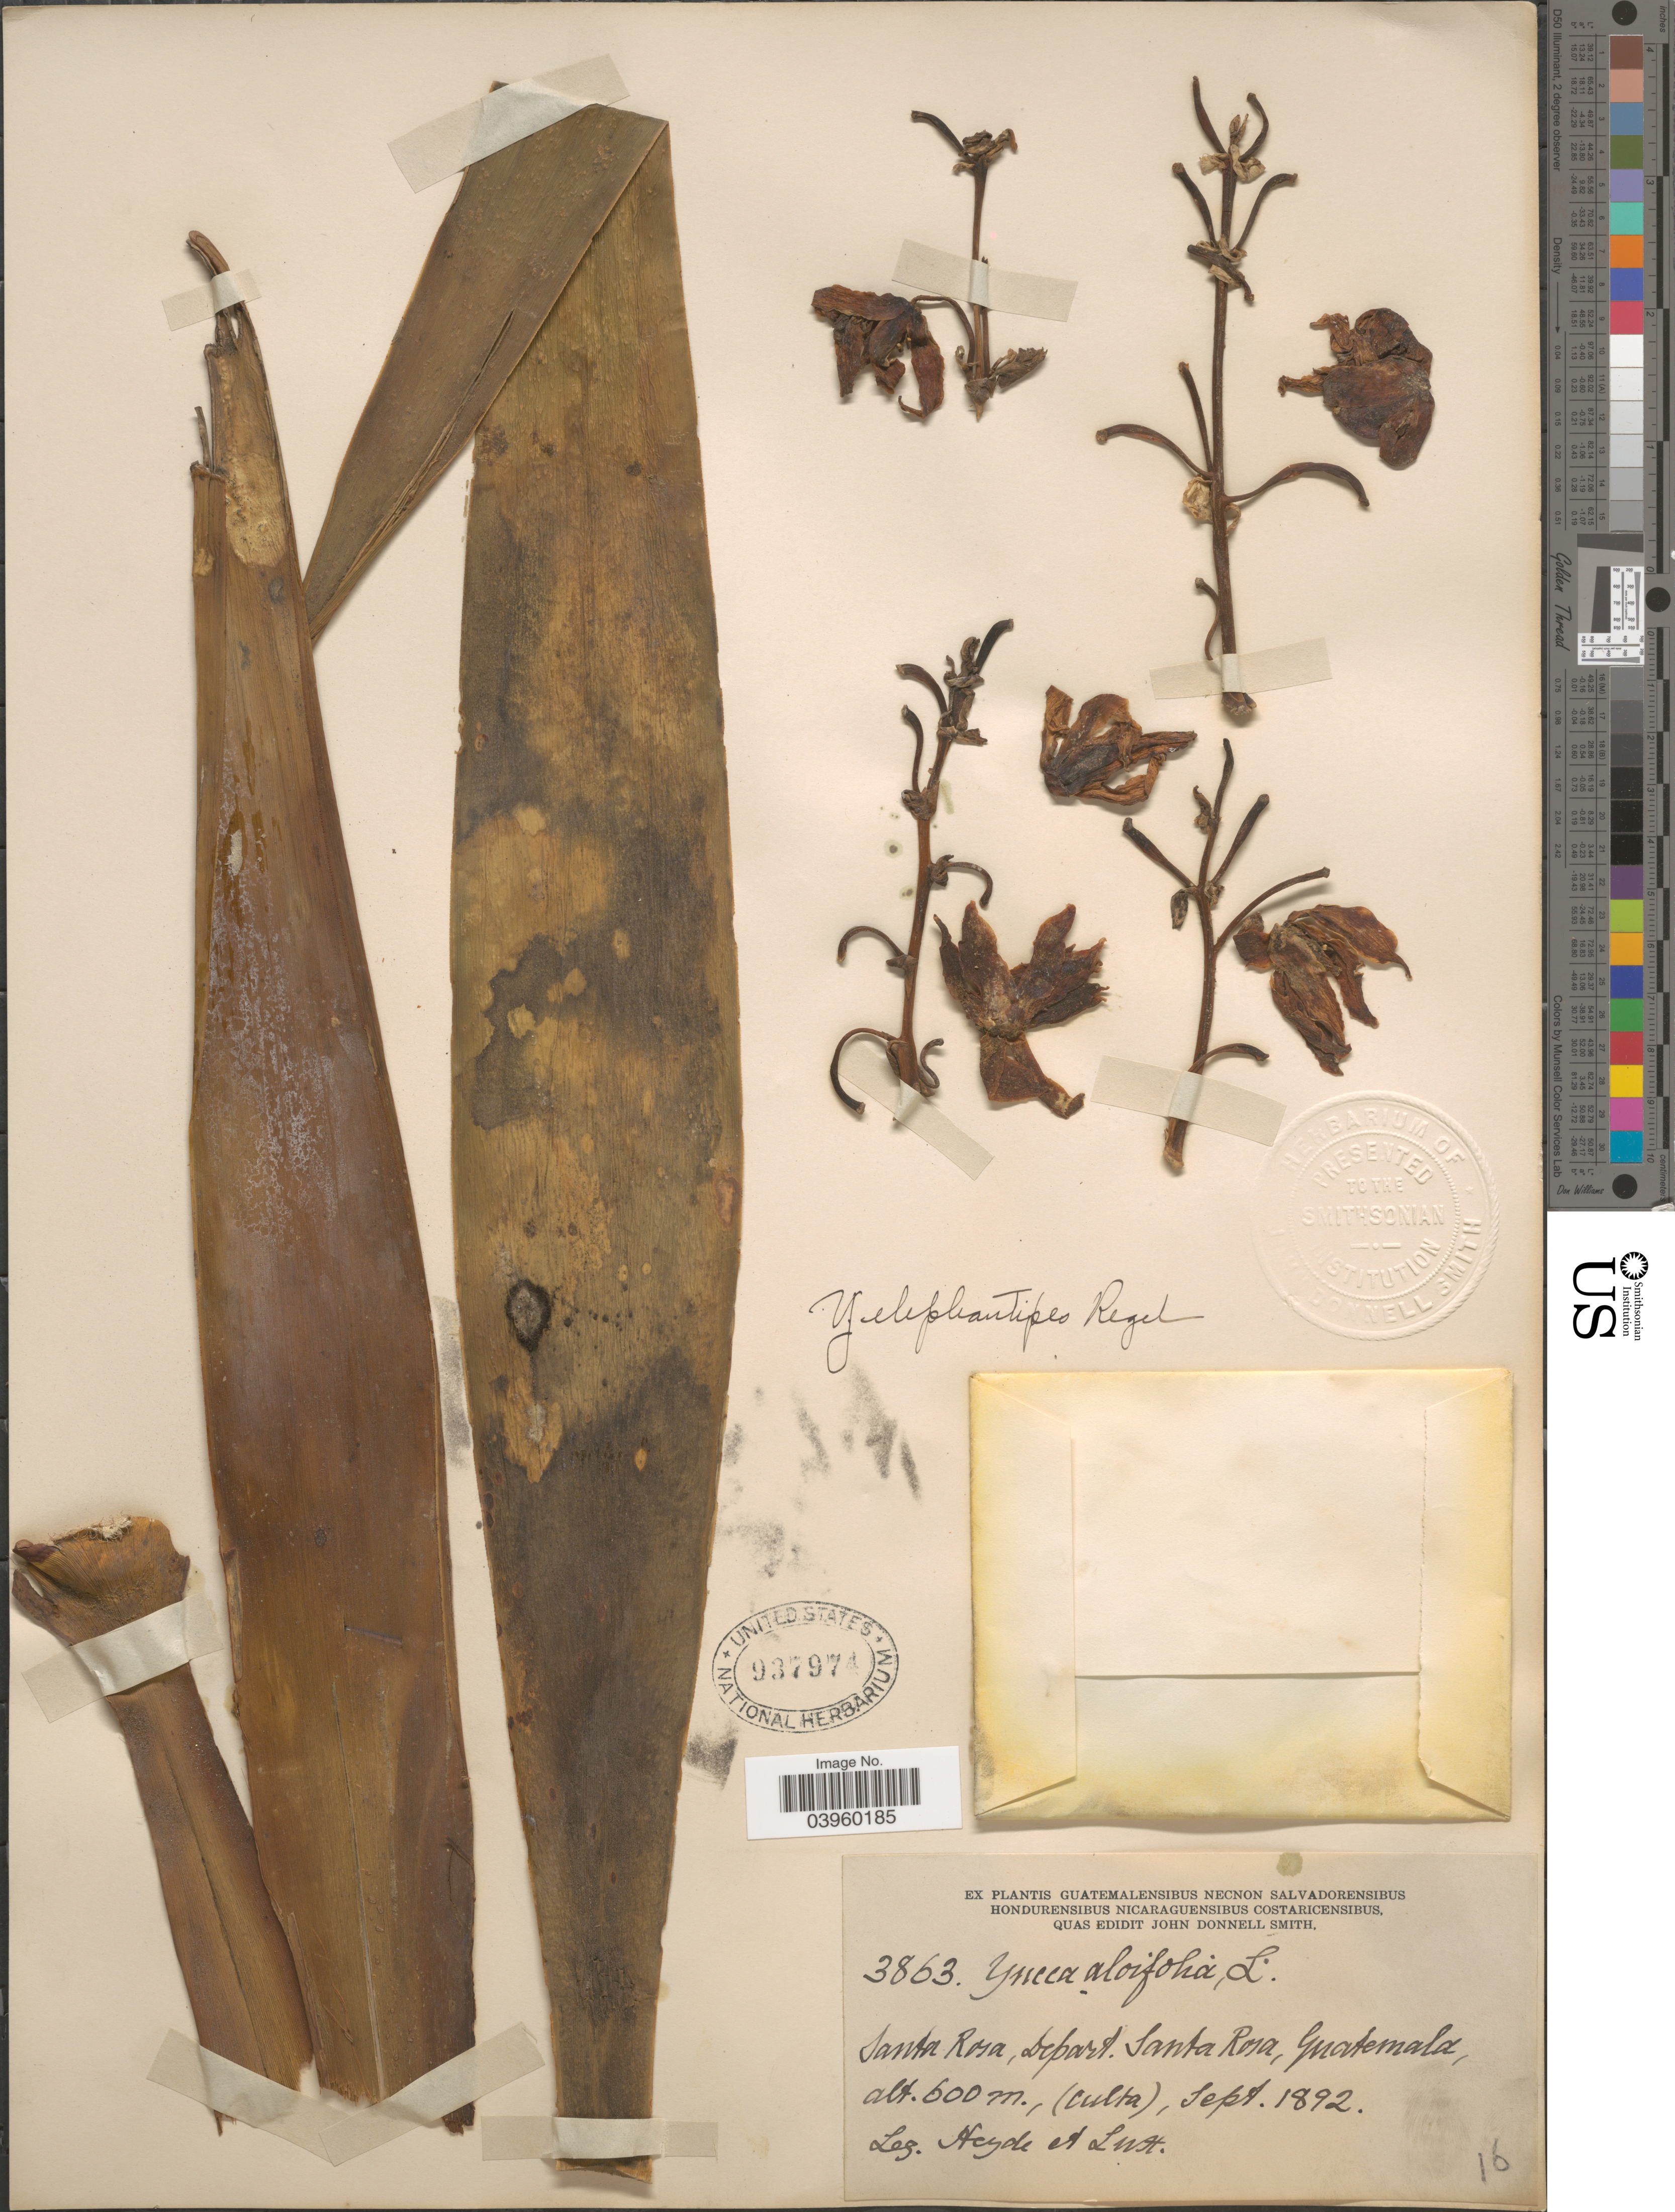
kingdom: Plantae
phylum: Tracheophyta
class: Liliopsida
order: Asparagales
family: Asparagaceae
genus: Yucca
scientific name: Yucca elephantipes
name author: Regel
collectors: Heyde & Lux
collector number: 3863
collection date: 1892-09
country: Guatemala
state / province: Santa Rosa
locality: Santa Rosa, Depart. Santa Rosa.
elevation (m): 600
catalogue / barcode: US 937974